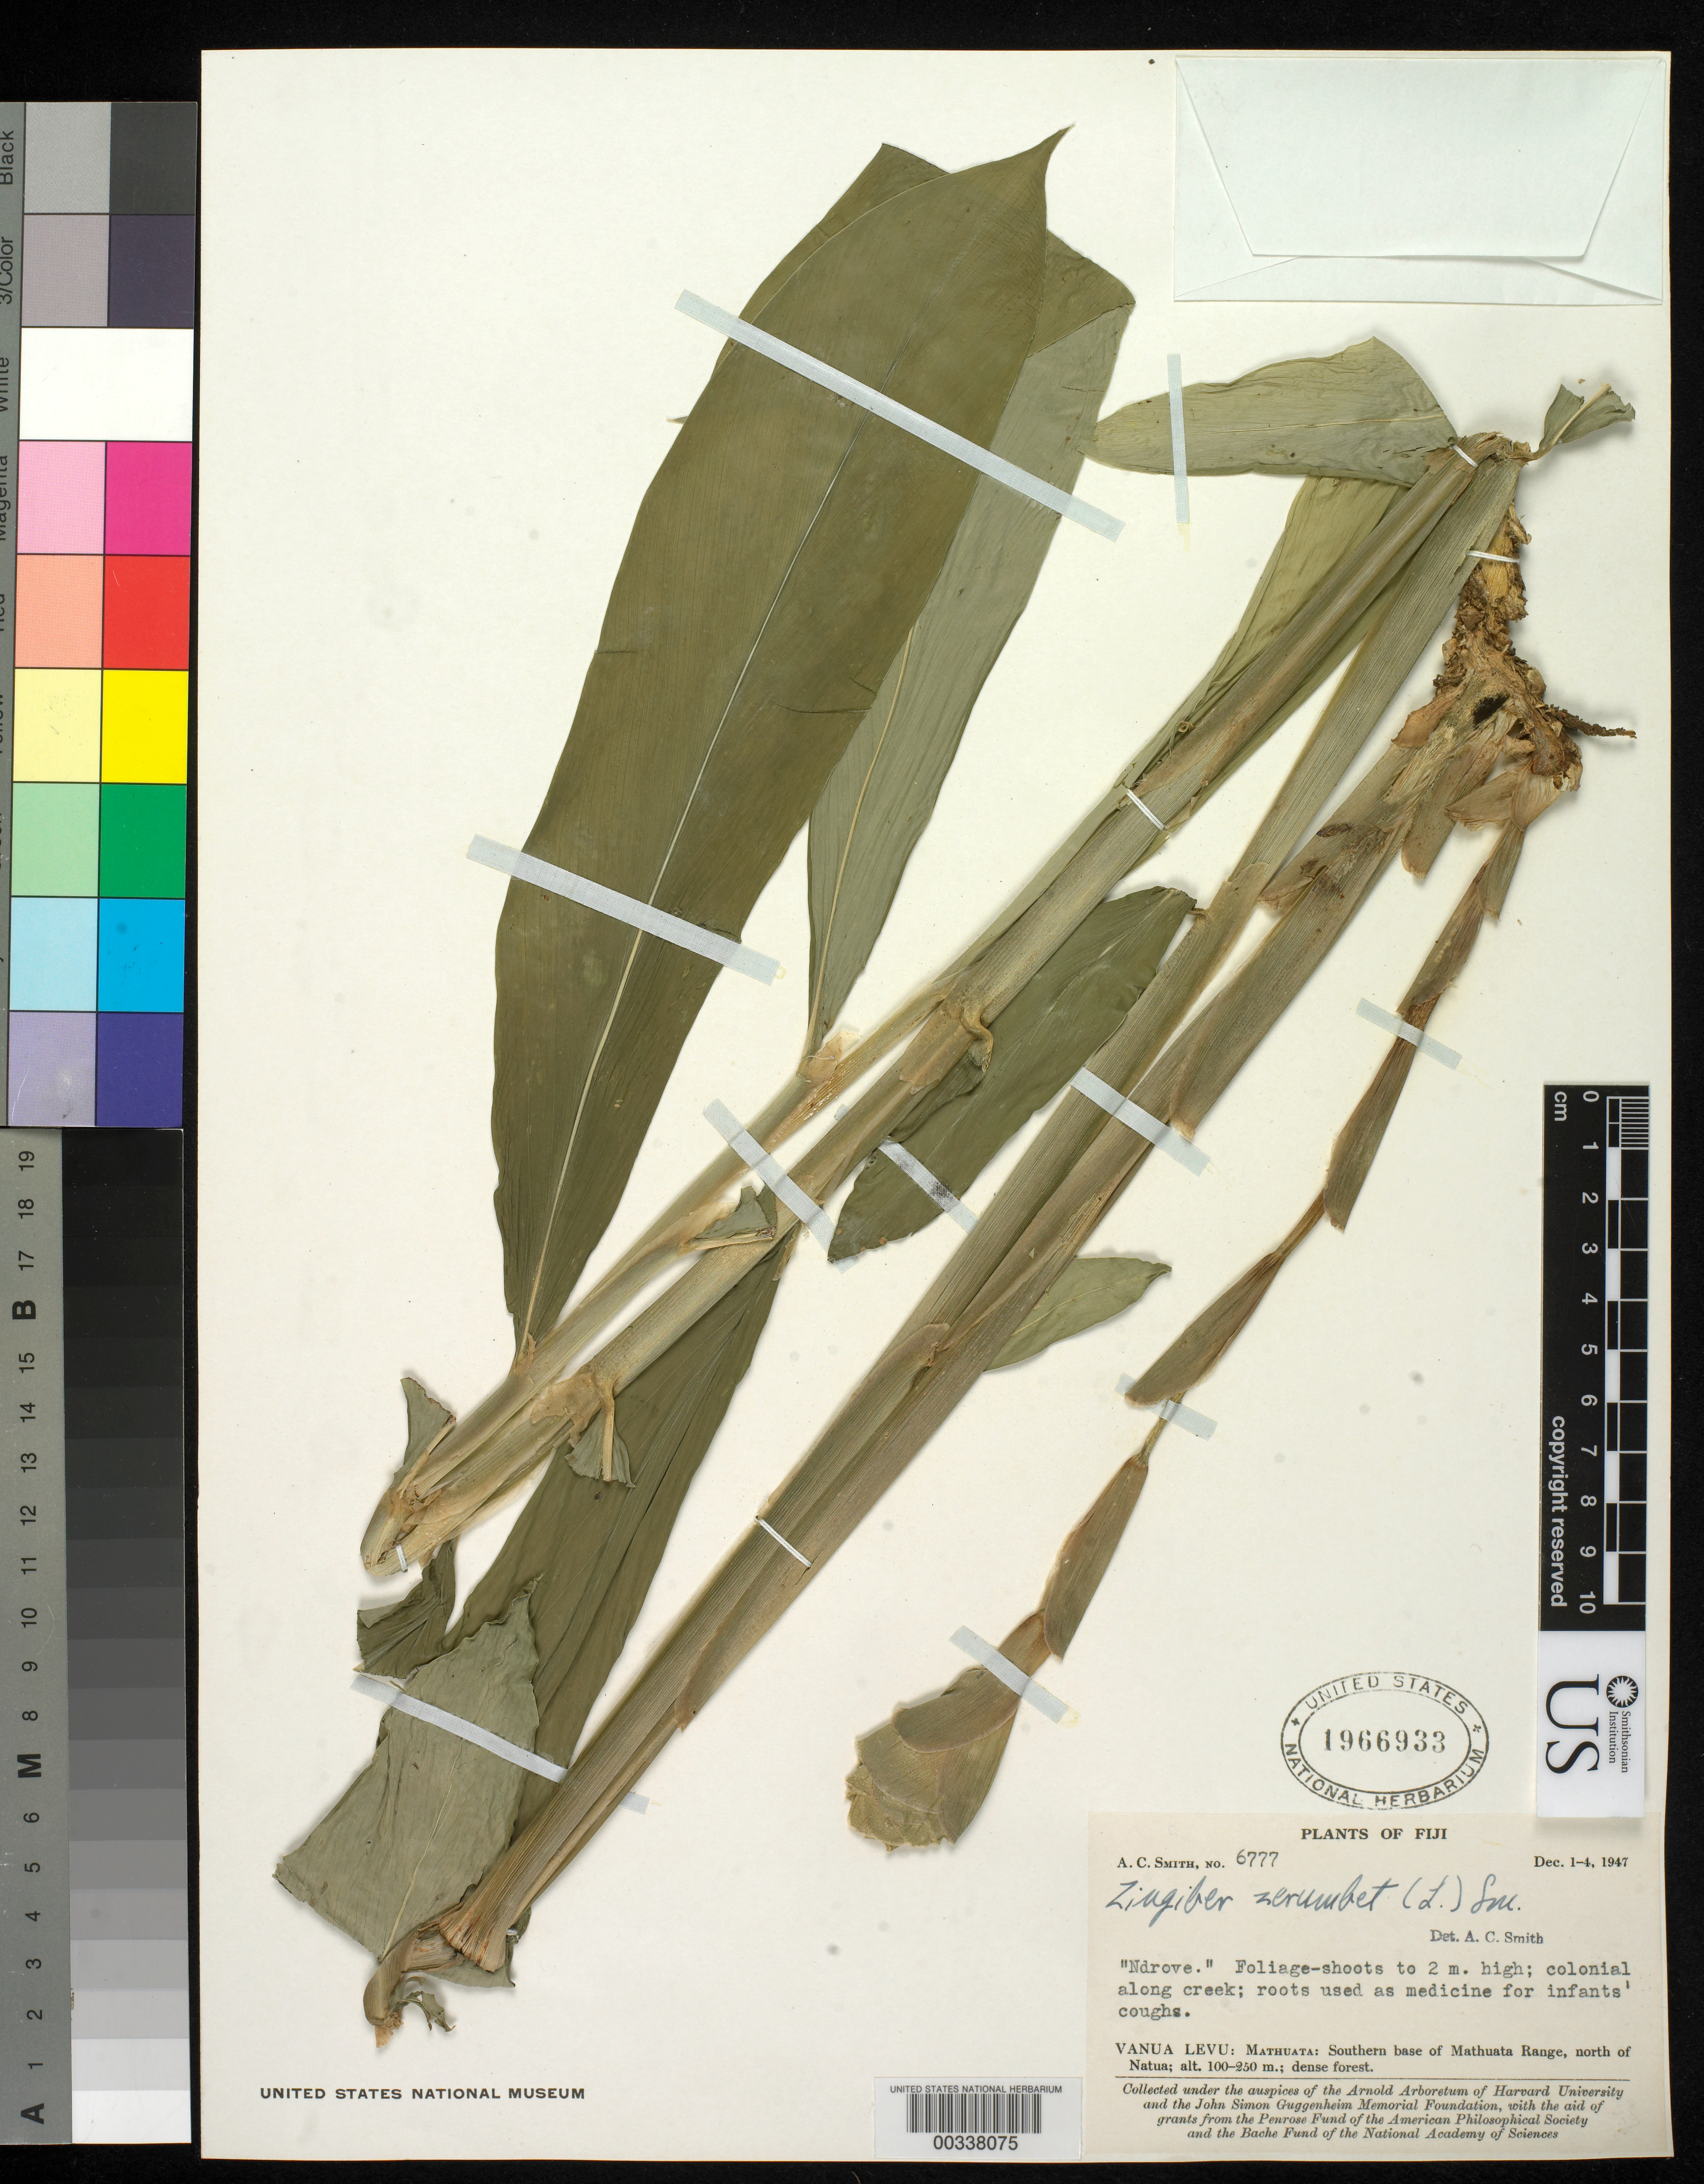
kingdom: Plantae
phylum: Tracheophyta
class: Liliopsida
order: Zingiberales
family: Zingiberaceae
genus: Zingiber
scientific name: Zingiber zerumbet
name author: (L.) Sm.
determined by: Smith, A. C.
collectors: A. C. Smith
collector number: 6777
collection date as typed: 01 Dec 1947 to 04 Dec 1947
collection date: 1947-12-01/1947-12-04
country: Fiji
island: Vanua Levu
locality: Vanua Levu: Mathuata: Southern base of Mathuata Range, north of Natua.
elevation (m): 100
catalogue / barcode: US 1966933